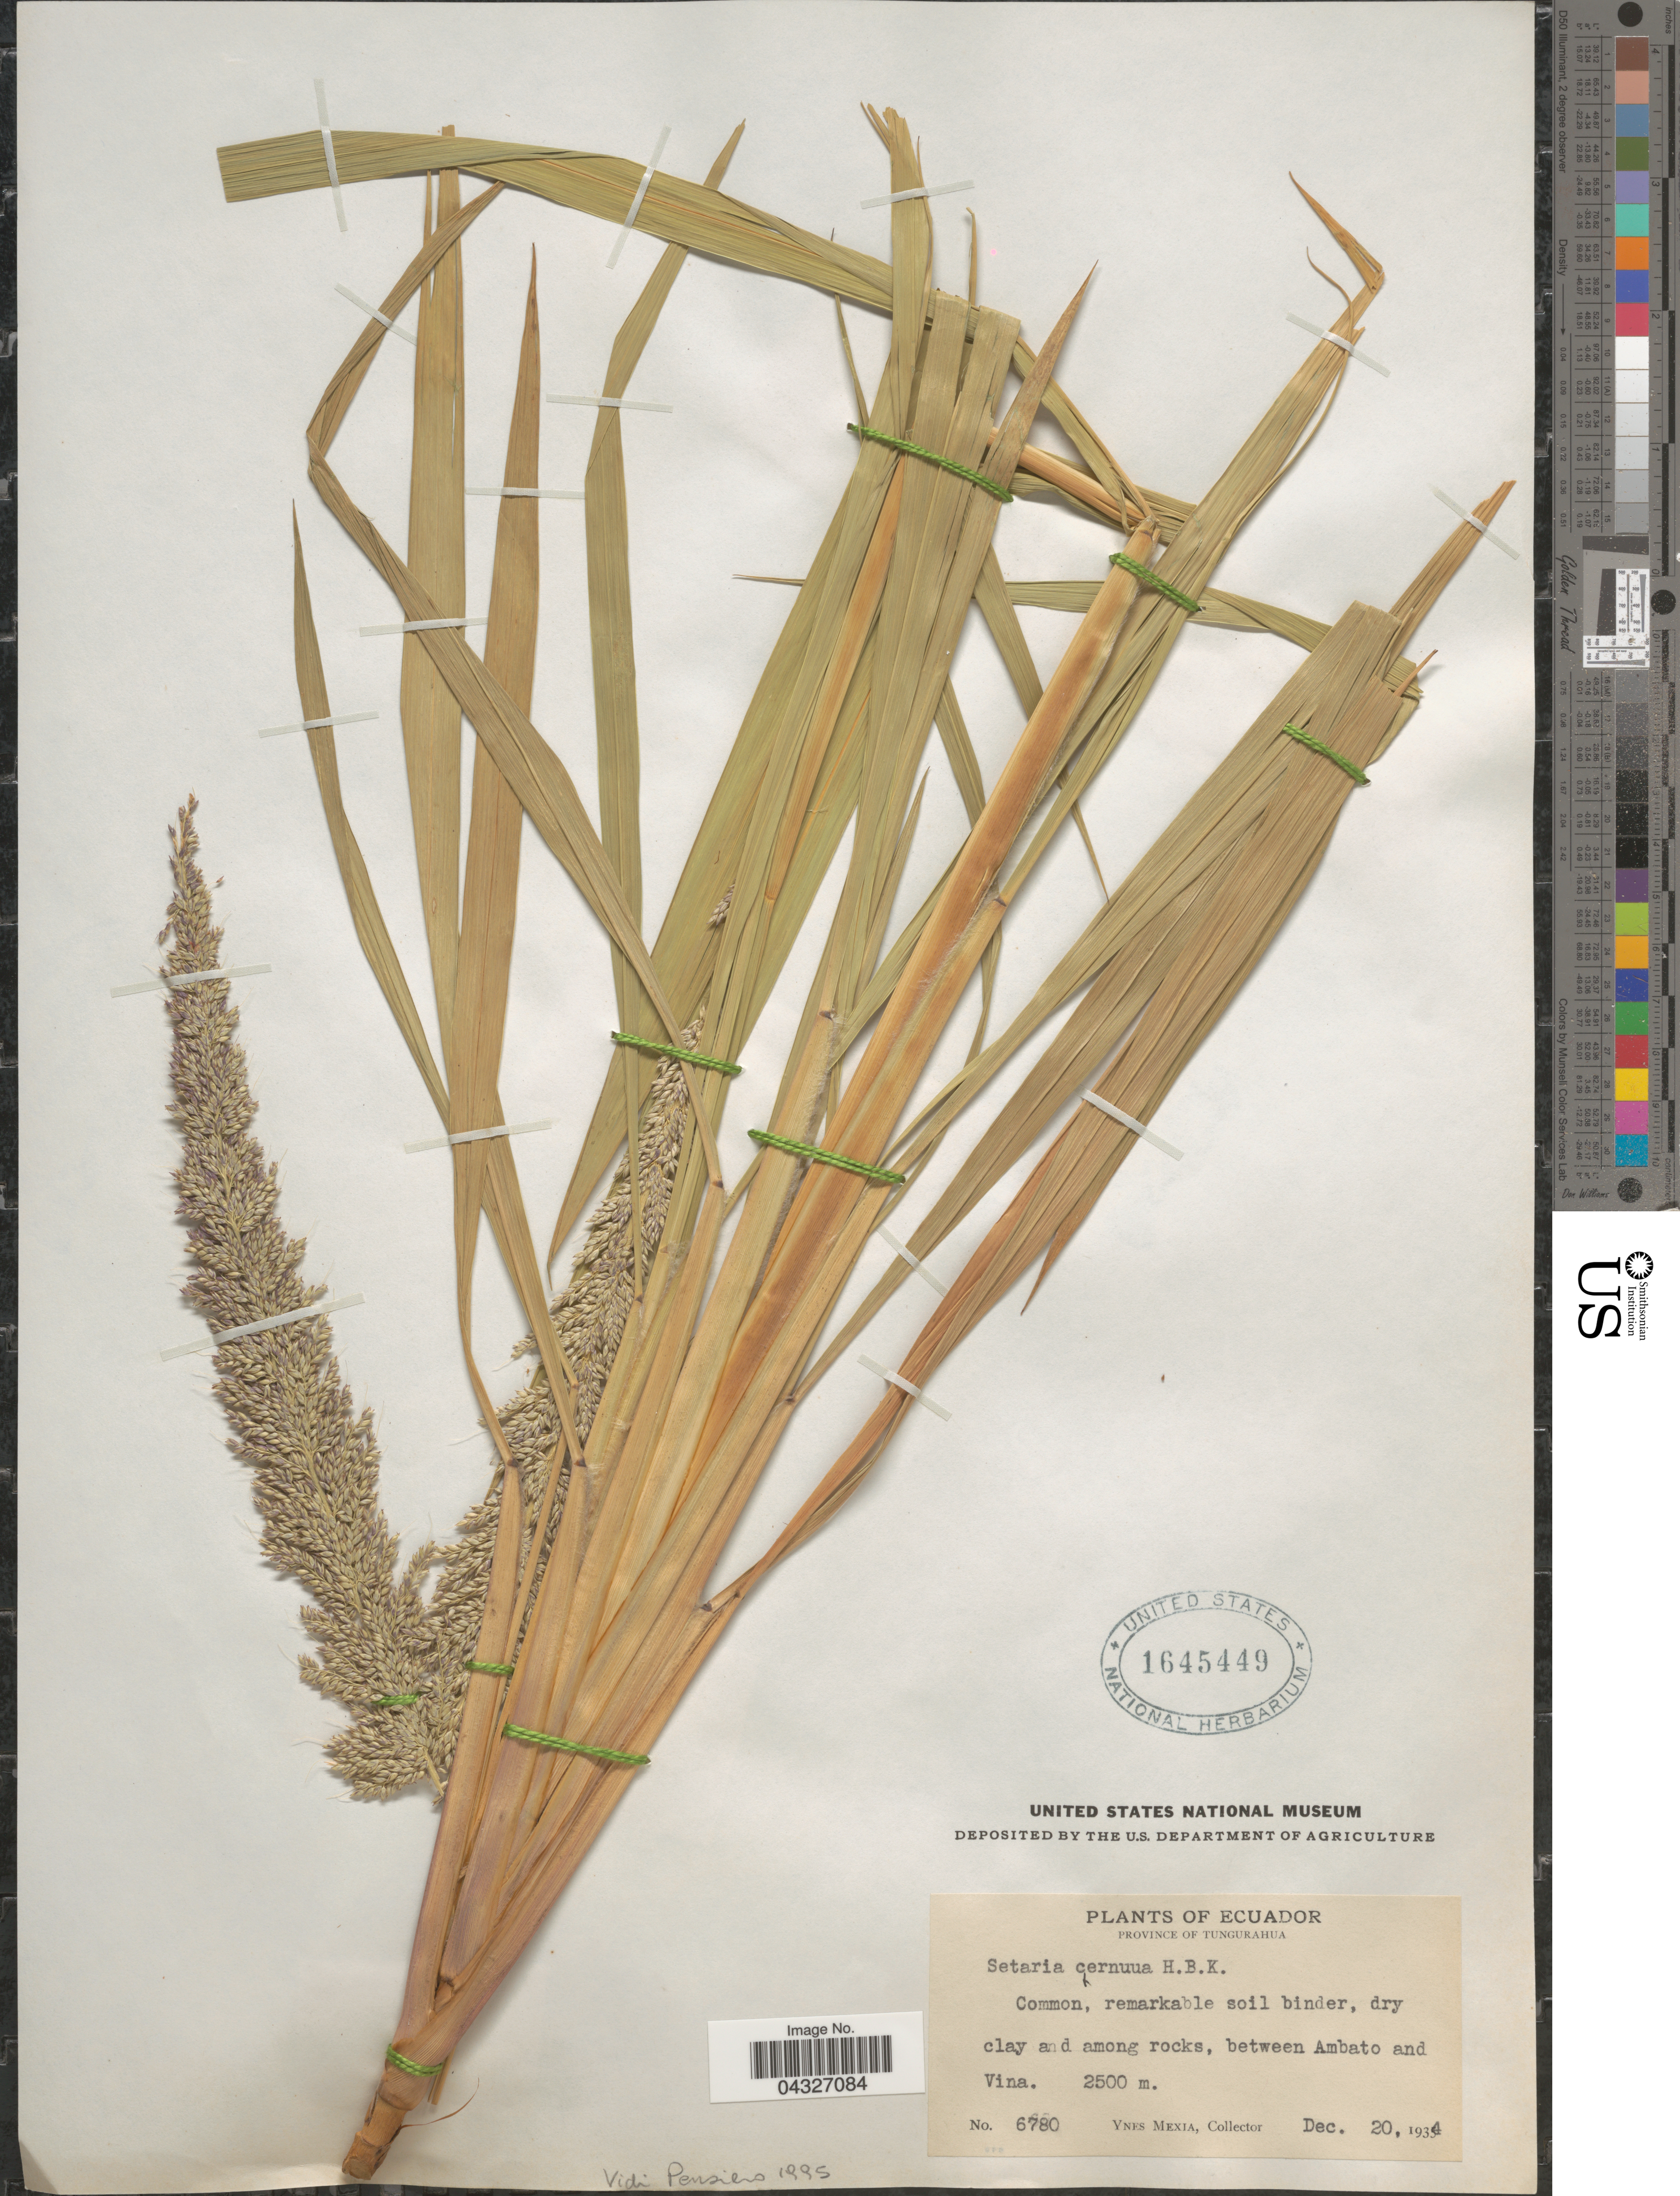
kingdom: Plantae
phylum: Tracheophyta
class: Liliopsida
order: Poales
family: Poaceae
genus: Setaria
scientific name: Setaria cernua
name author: Kunth in Humb.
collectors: Y. Mexia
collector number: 6780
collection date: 1934-12-20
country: Ecuador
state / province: Tungurahua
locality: Between Ambato and Vina.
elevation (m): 2500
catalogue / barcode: US 1645449